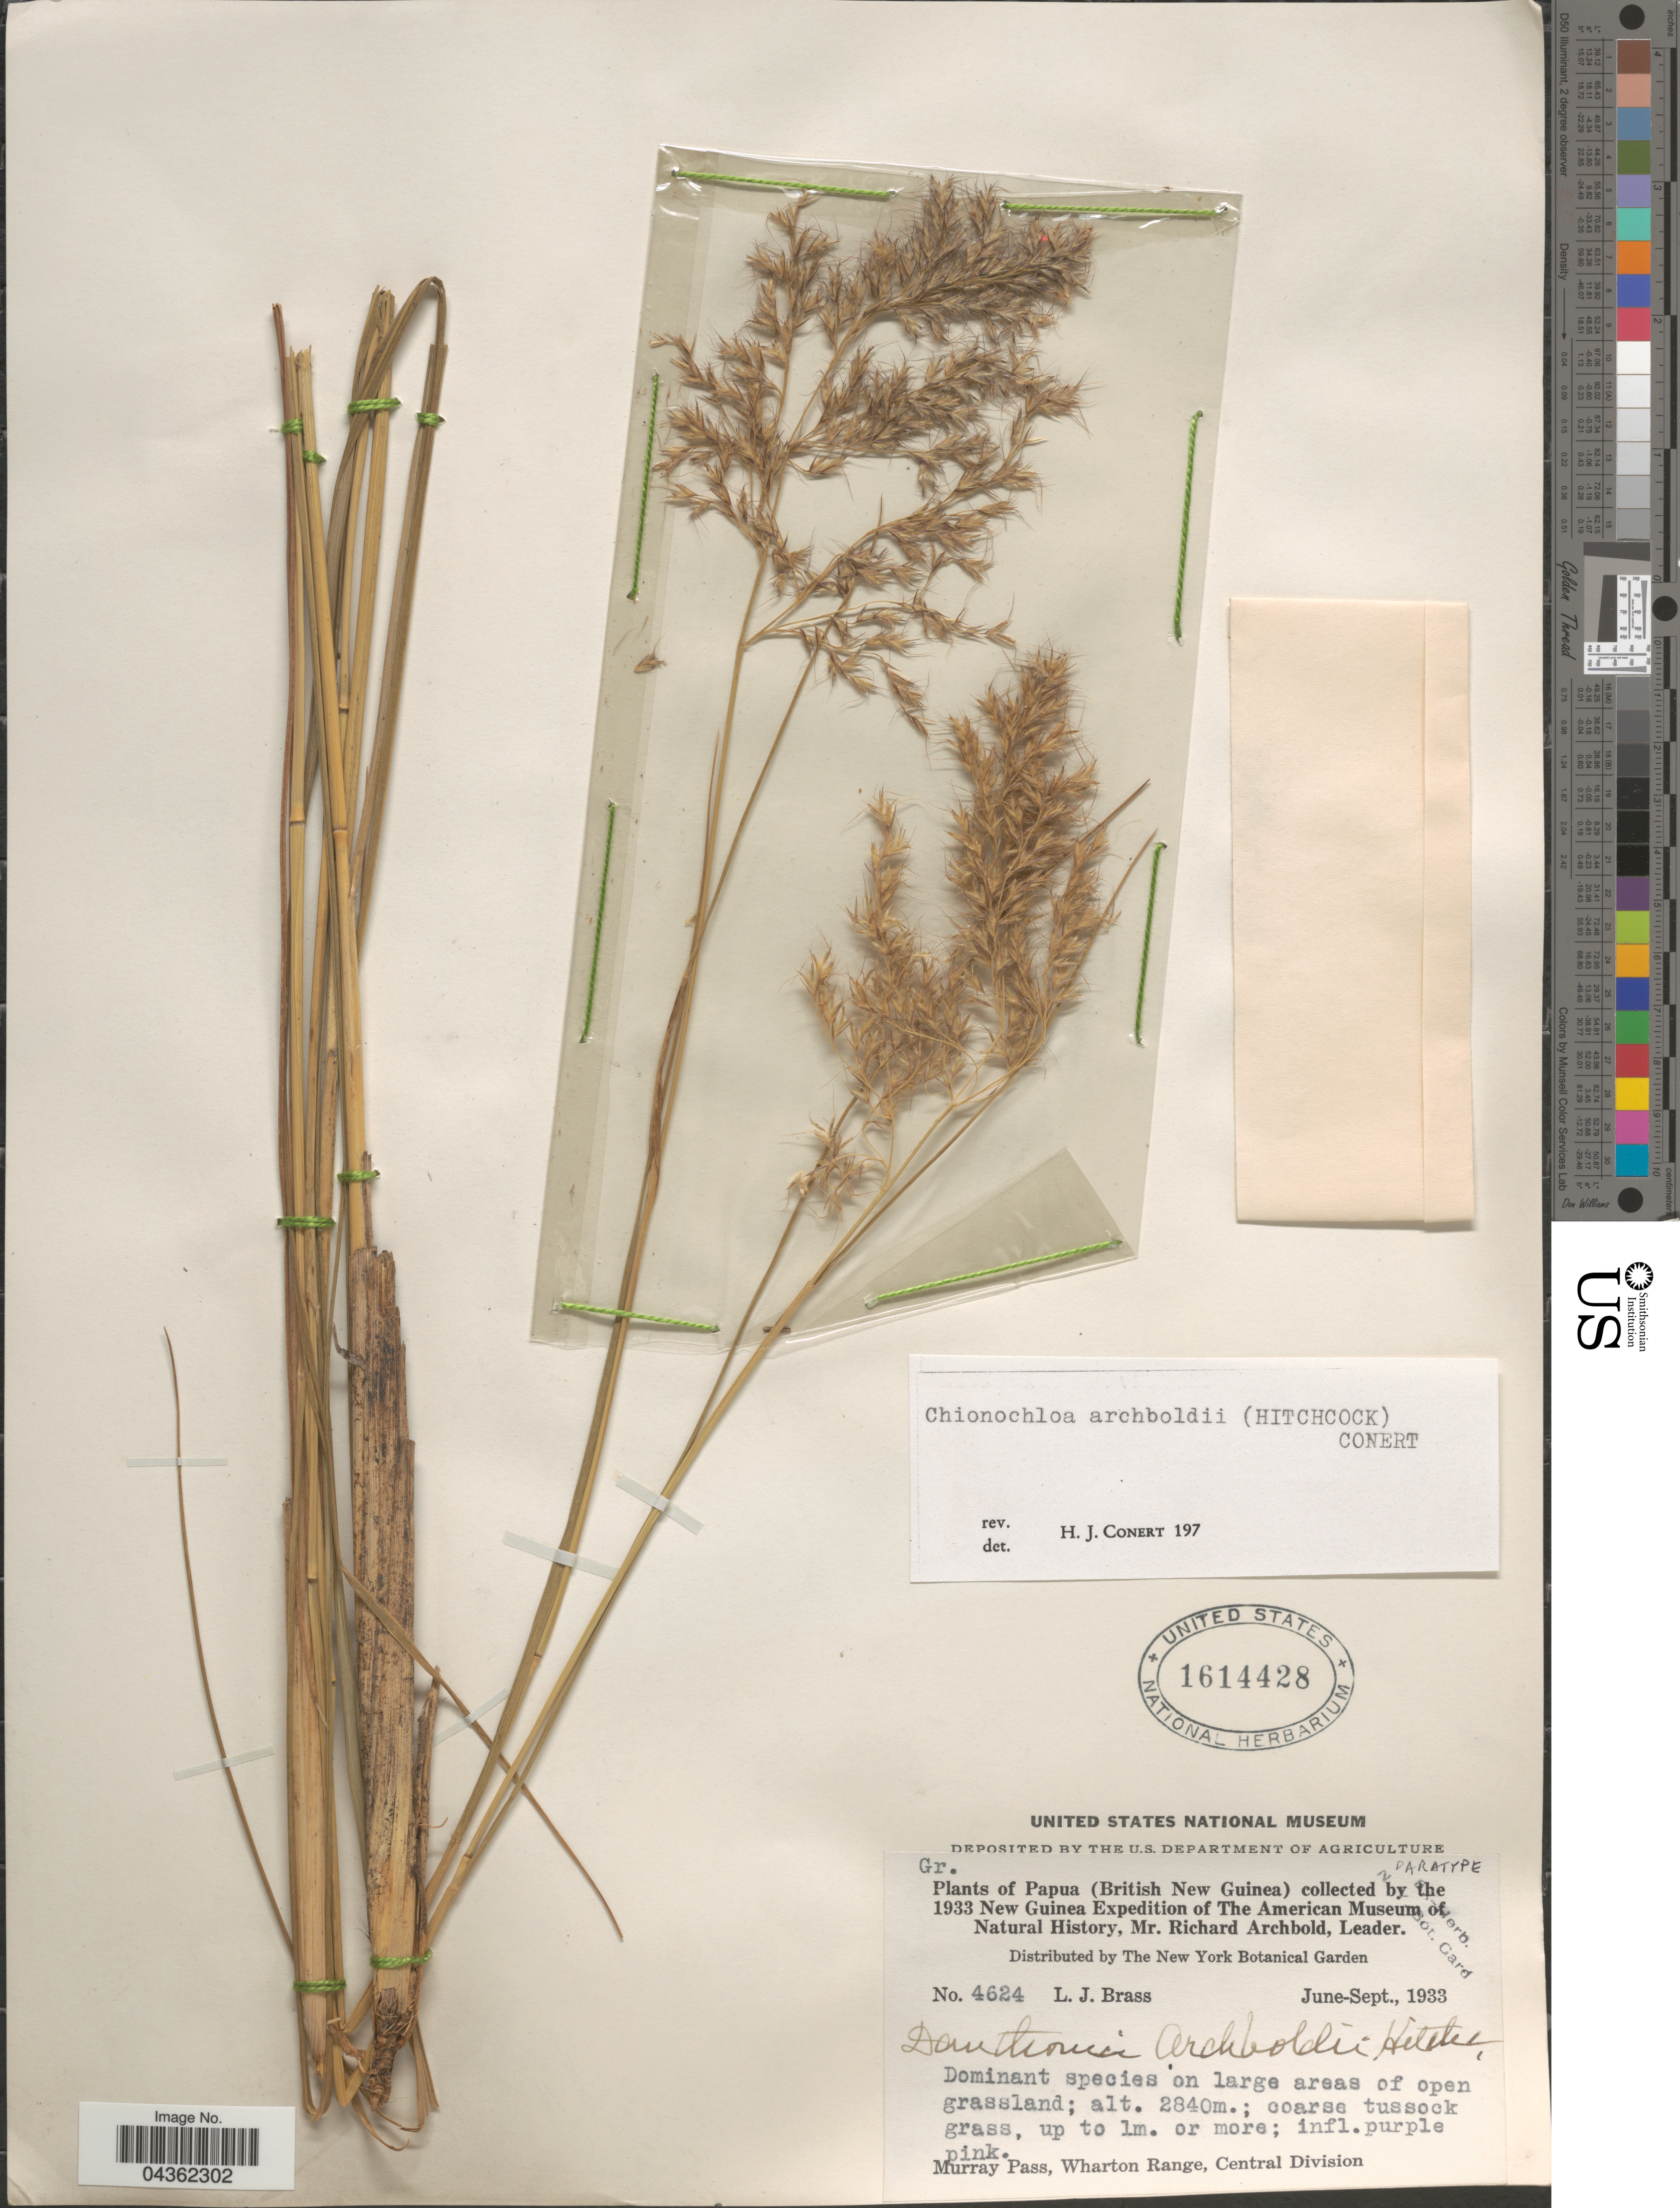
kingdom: Plantae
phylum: Tracheophyta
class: Liliopsida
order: Poales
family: Poaceae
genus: Chimaerochloa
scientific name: Chimaerochloa archboldii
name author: (Hitchc.) Pirie & H.P. Linder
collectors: L. J. Brass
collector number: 4624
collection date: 1933-06/1933-09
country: Papua New Guinea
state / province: Central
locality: Papua (British New Guinea). 1933 New Guinea Expedition of The American Museum of Natural History. On large areas of open grassland. Murray Pass, Wharton Range, Central Division.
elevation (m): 2840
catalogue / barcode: US 1614428